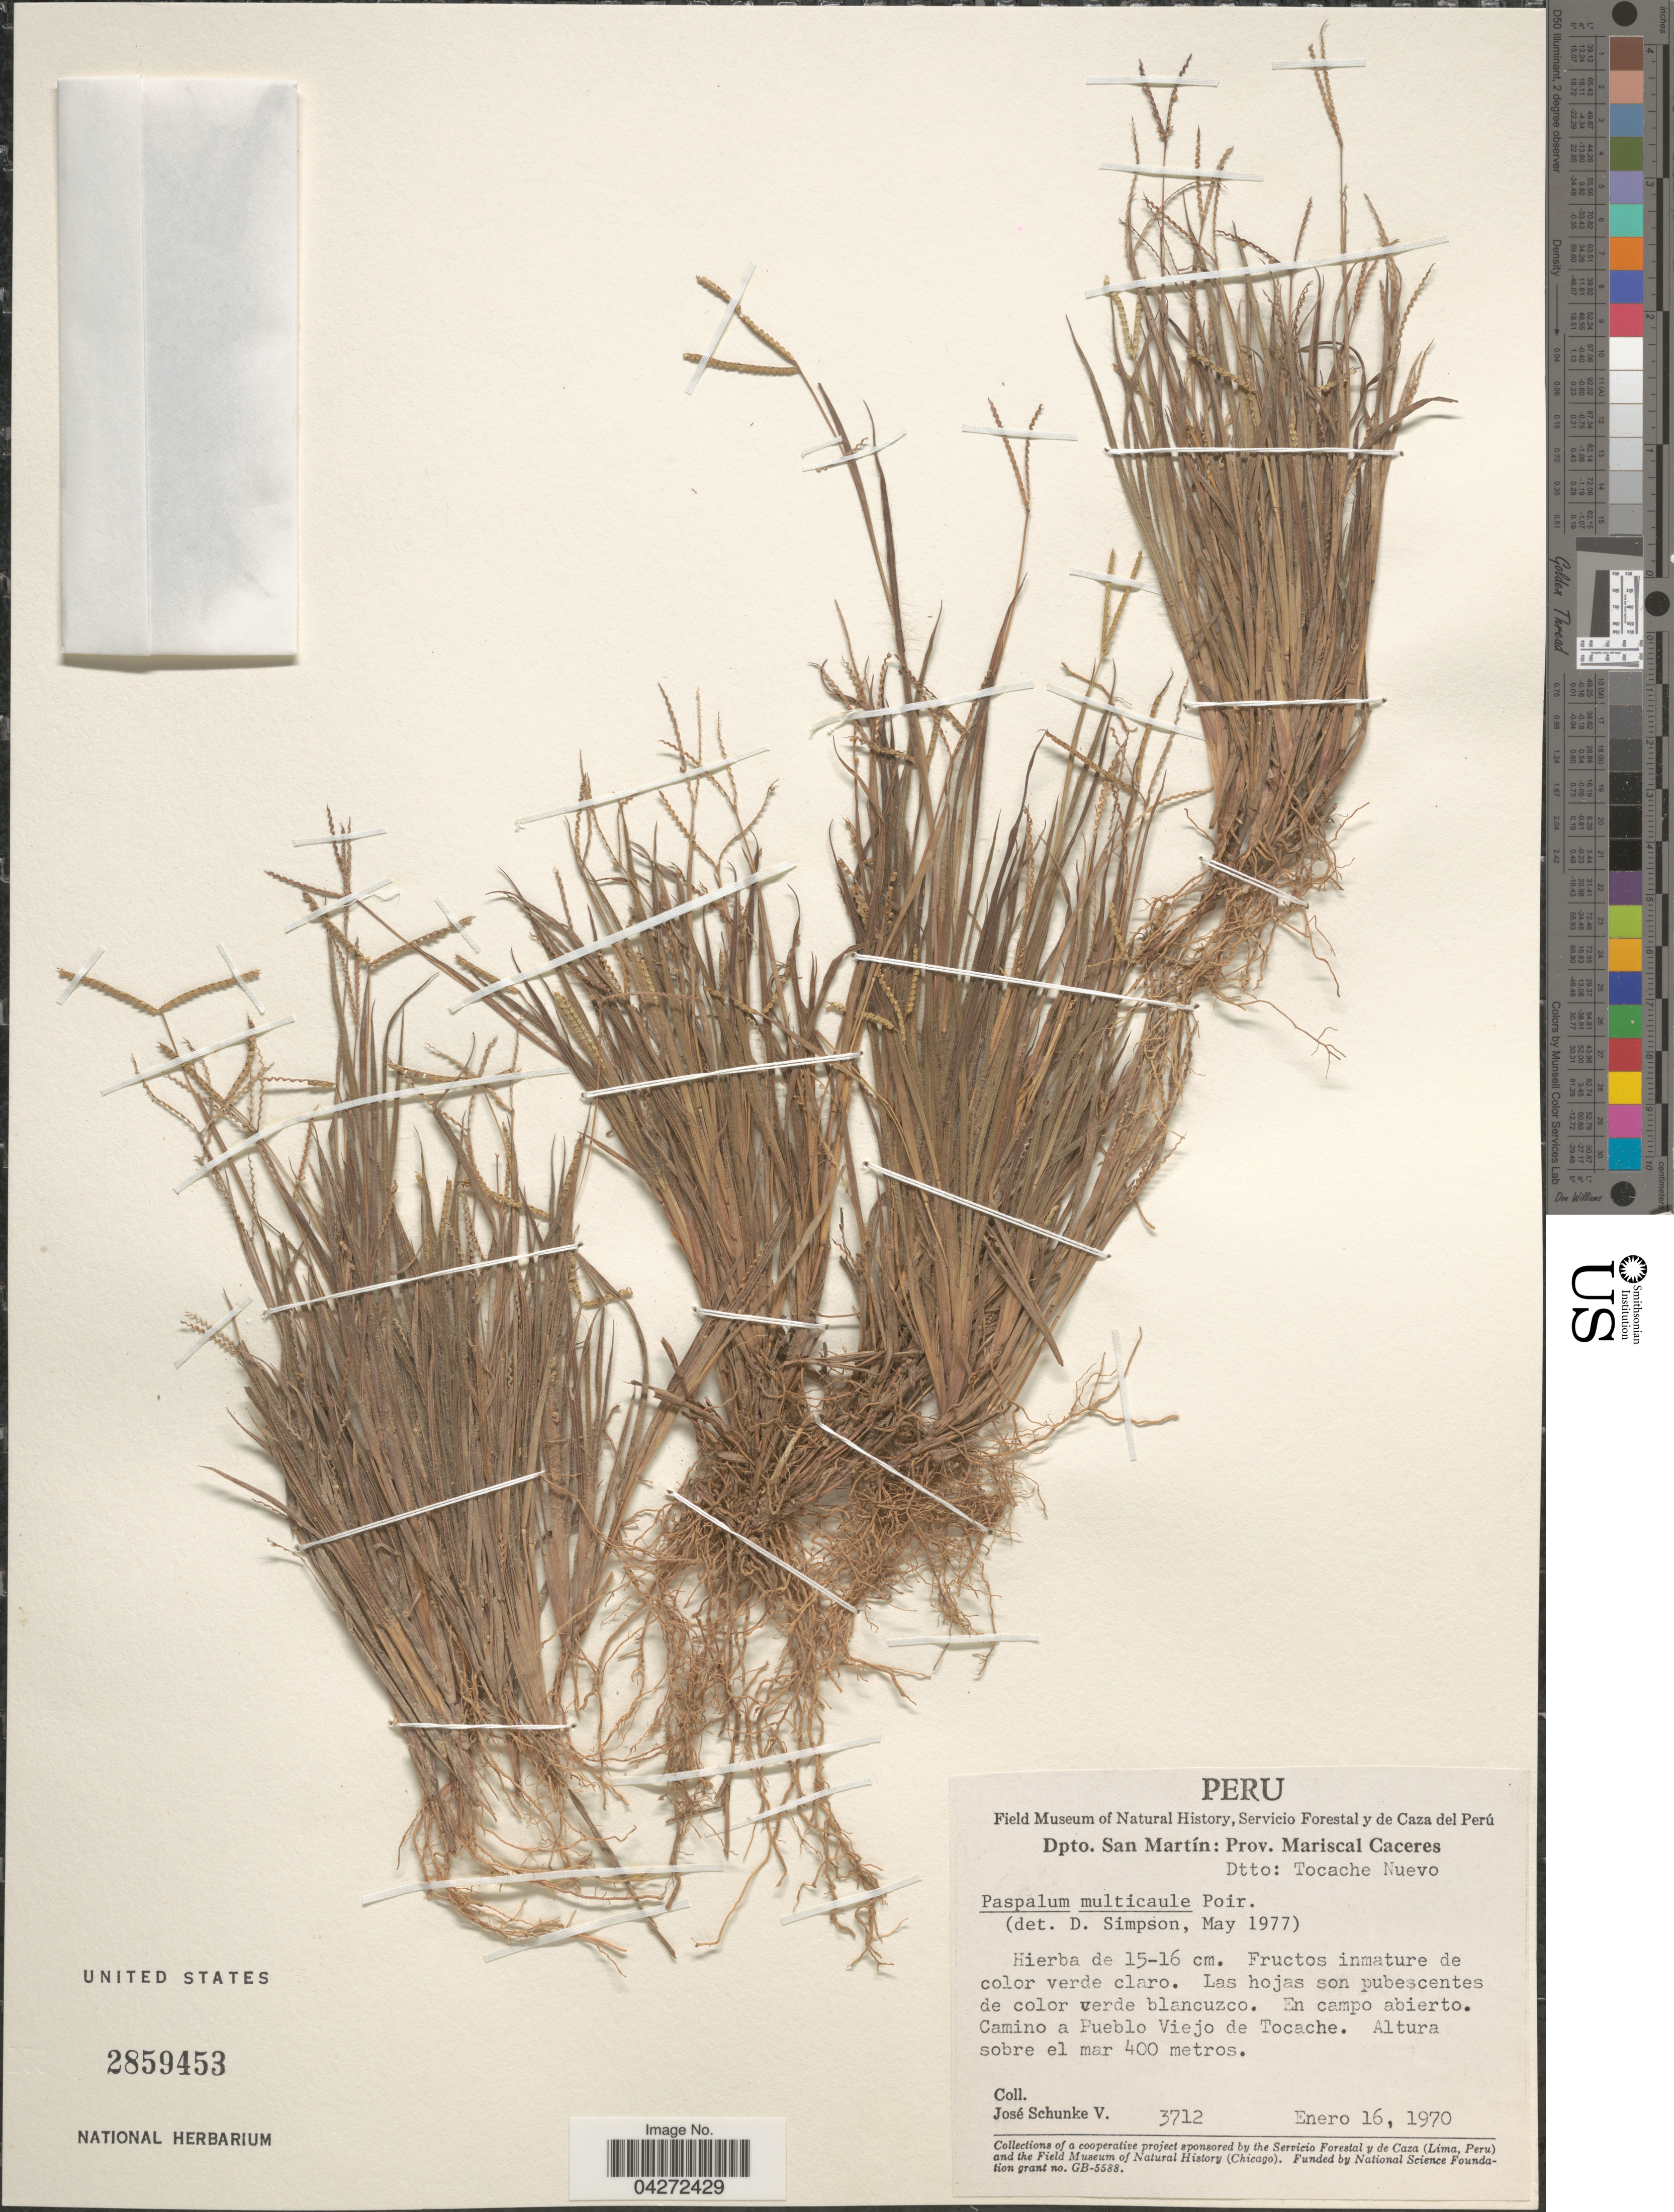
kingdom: Plantae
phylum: Tracheophyta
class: Liliopsida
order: Poales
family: Poaceae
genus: Paspalum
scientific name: Paspalum multicaule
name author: Poir.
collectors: J. Schunke Vigo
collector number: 3712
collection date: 1970-01-16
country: Peru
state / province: San Martín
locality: Dpto. San Martín: Prov. Mariscal Caceres. Dtto: Tocache Nuevo. Camino a Pueblo Viejo de Tocache.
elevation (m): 400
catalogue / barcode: US 2859453